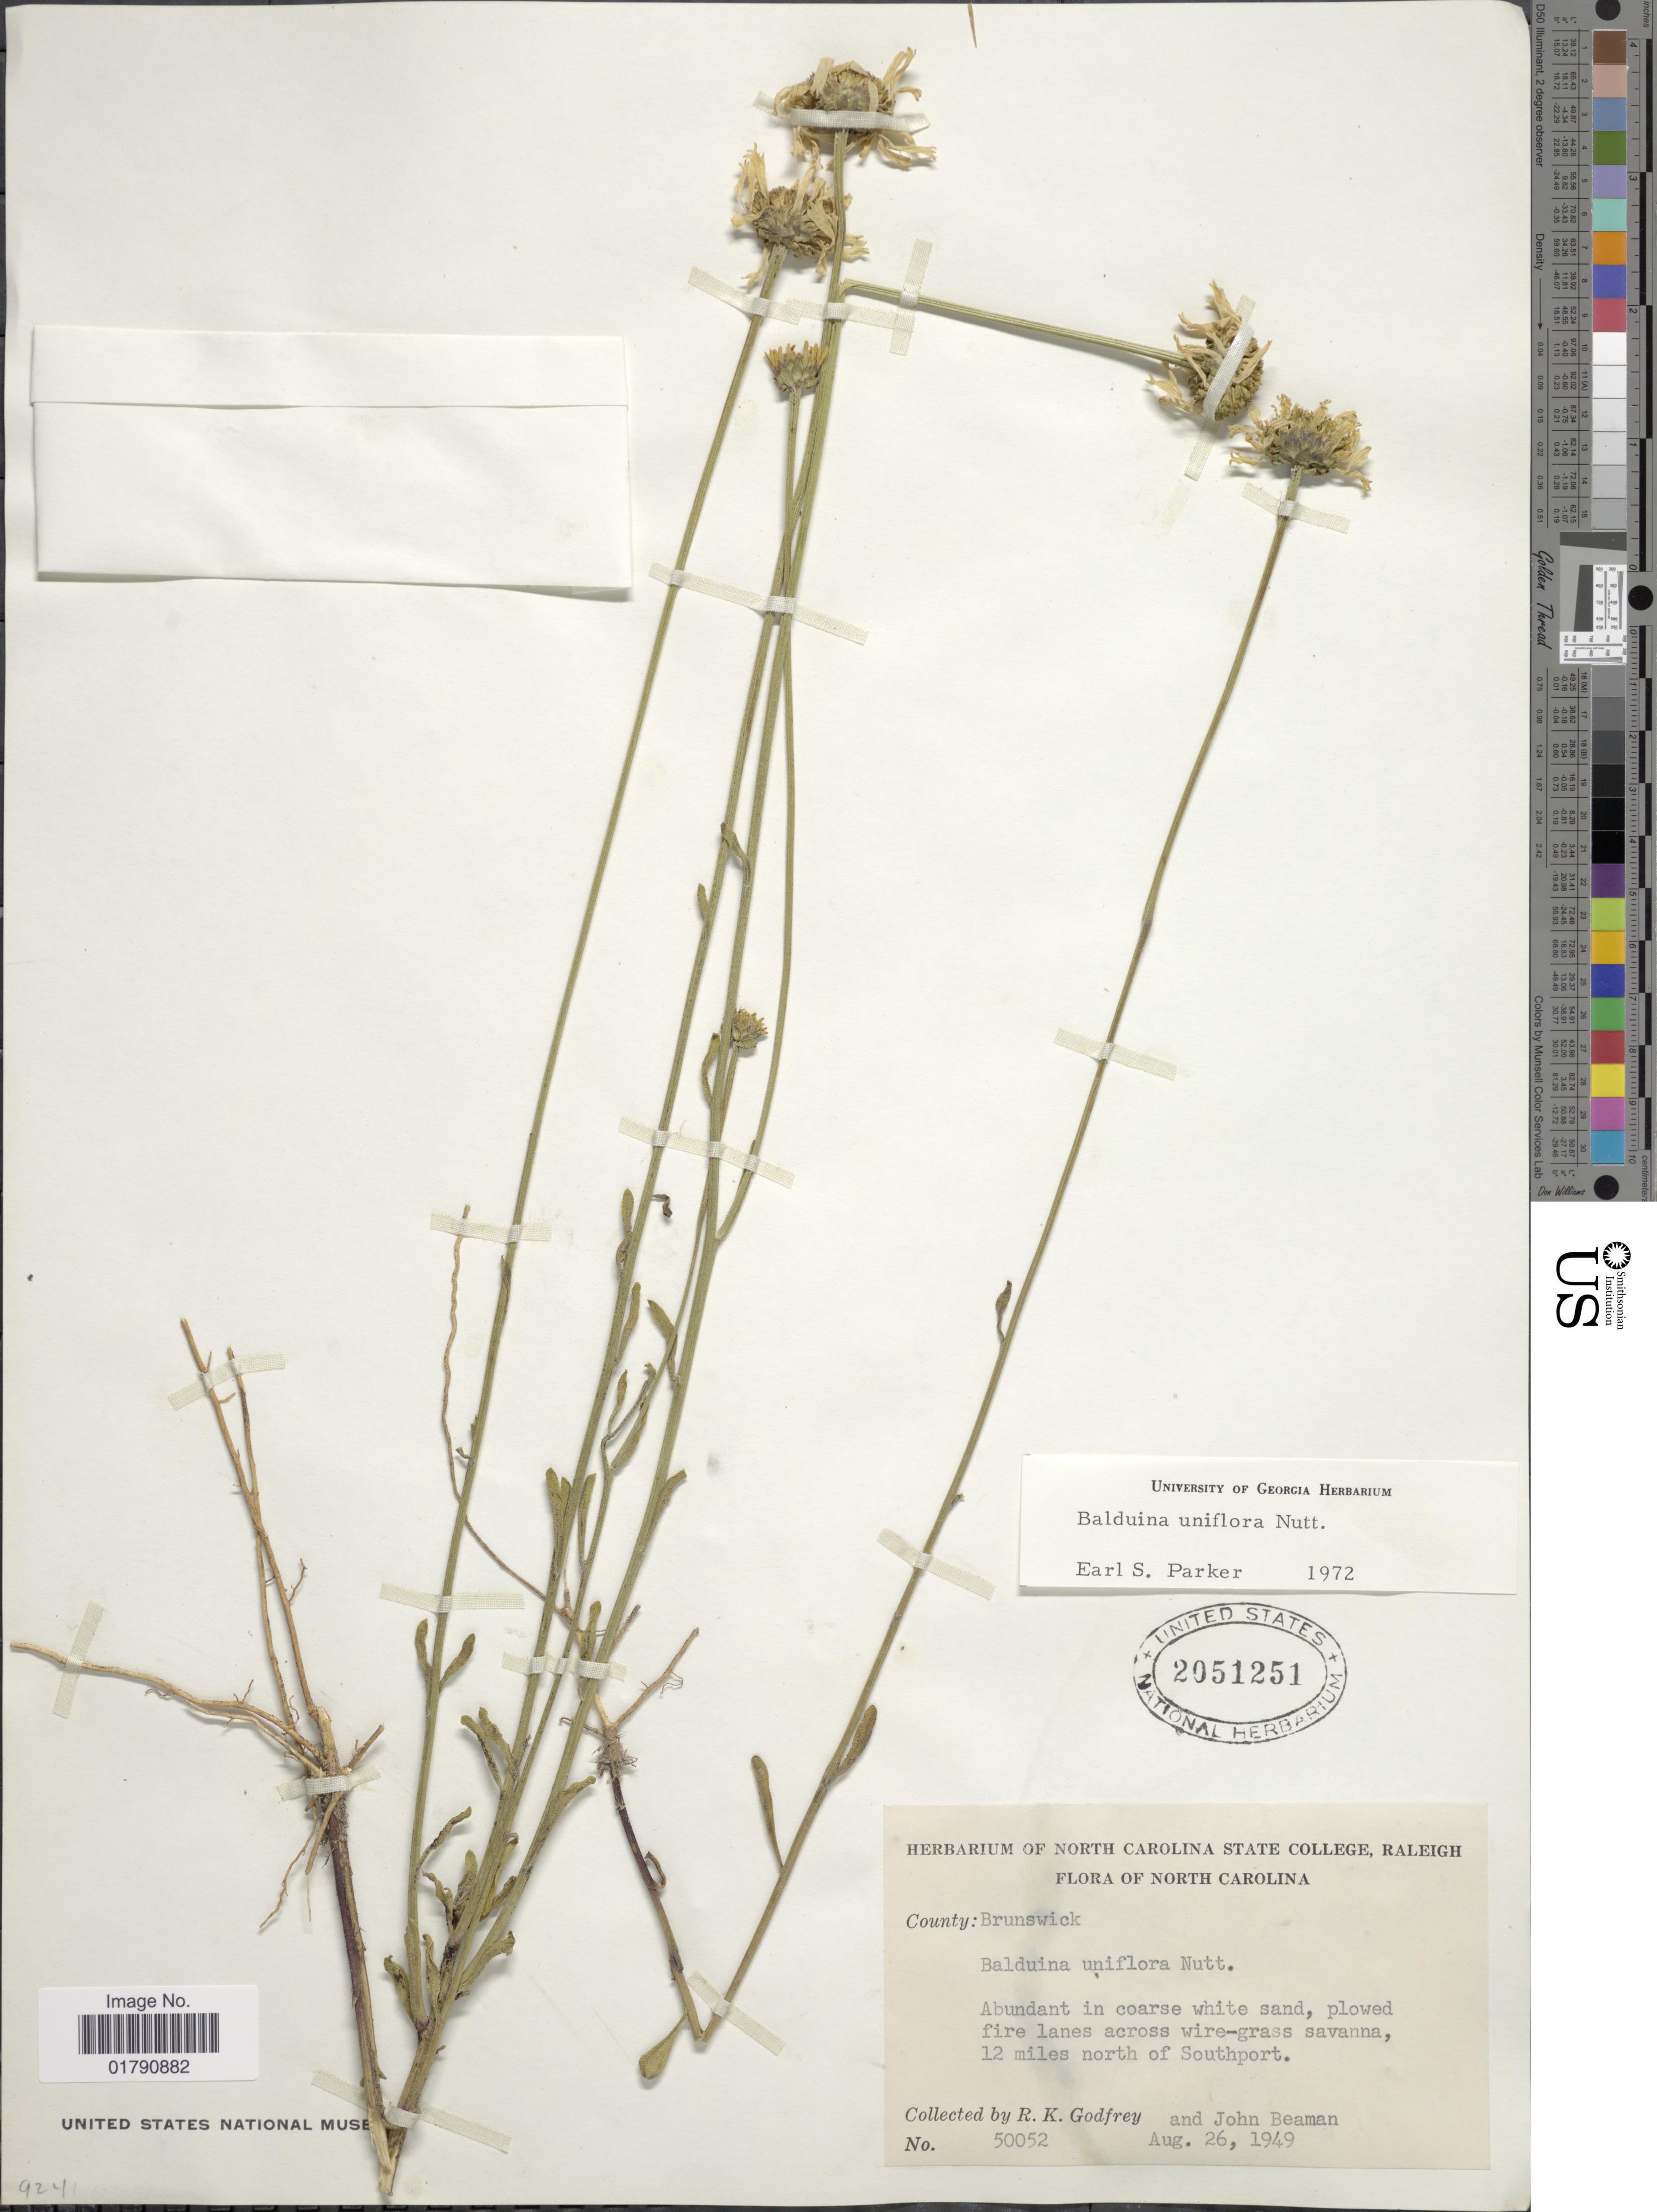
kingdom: Plantae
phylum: Tracheophyta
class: Magnoliopsida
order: Asterales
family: Asteraceae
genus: Balduina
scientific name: Balduina uniflora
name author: Nutt.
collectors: R. K. Godfrey & J. H. Beaman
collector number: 50052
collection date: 1949-08-26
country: United States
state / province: North Carolina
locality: County Brunswick, 12 miles north of Southport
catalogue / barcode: US 2051251